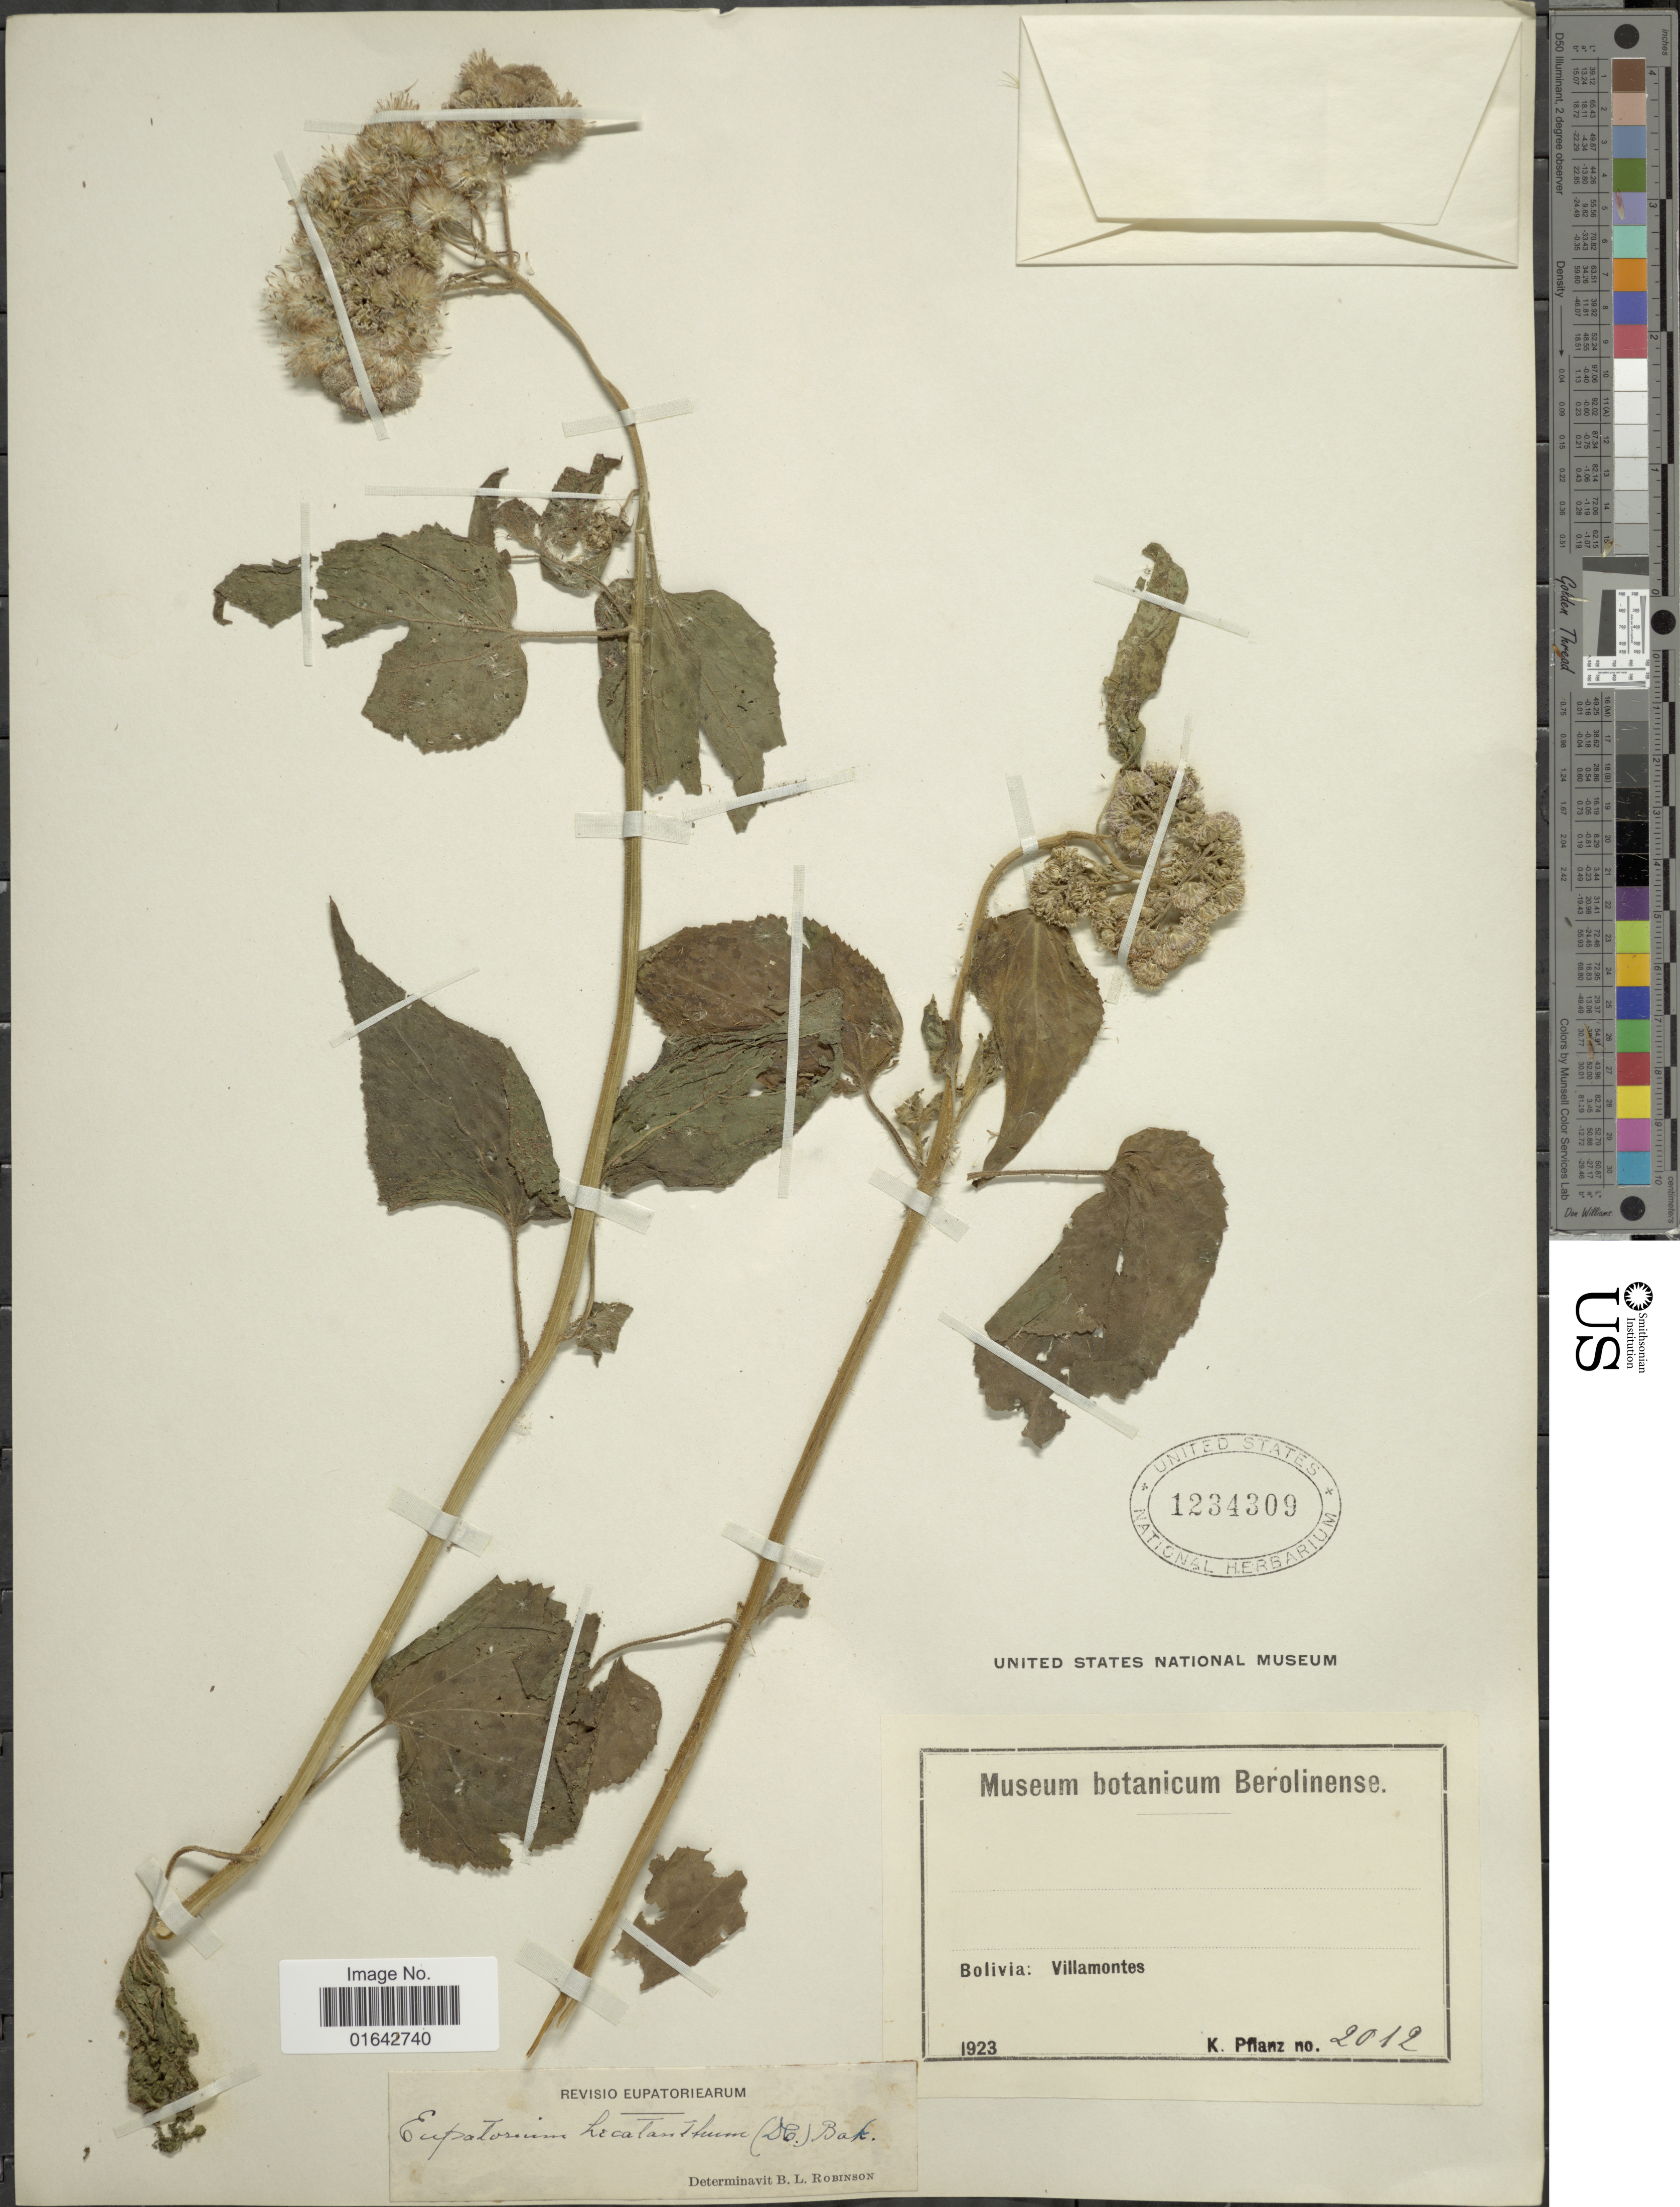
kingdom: Plantae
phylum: Tracheophyta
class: Magnoliopsida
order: Asterales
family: Asteraceae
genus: Urolepis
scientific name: Urolepis hecatantha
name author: (DC.) R.M. King & H. Rob.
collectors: K. Pflanz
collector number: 2021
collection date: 1923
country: Bolivia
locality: Villamontes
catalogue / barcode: US 1234309